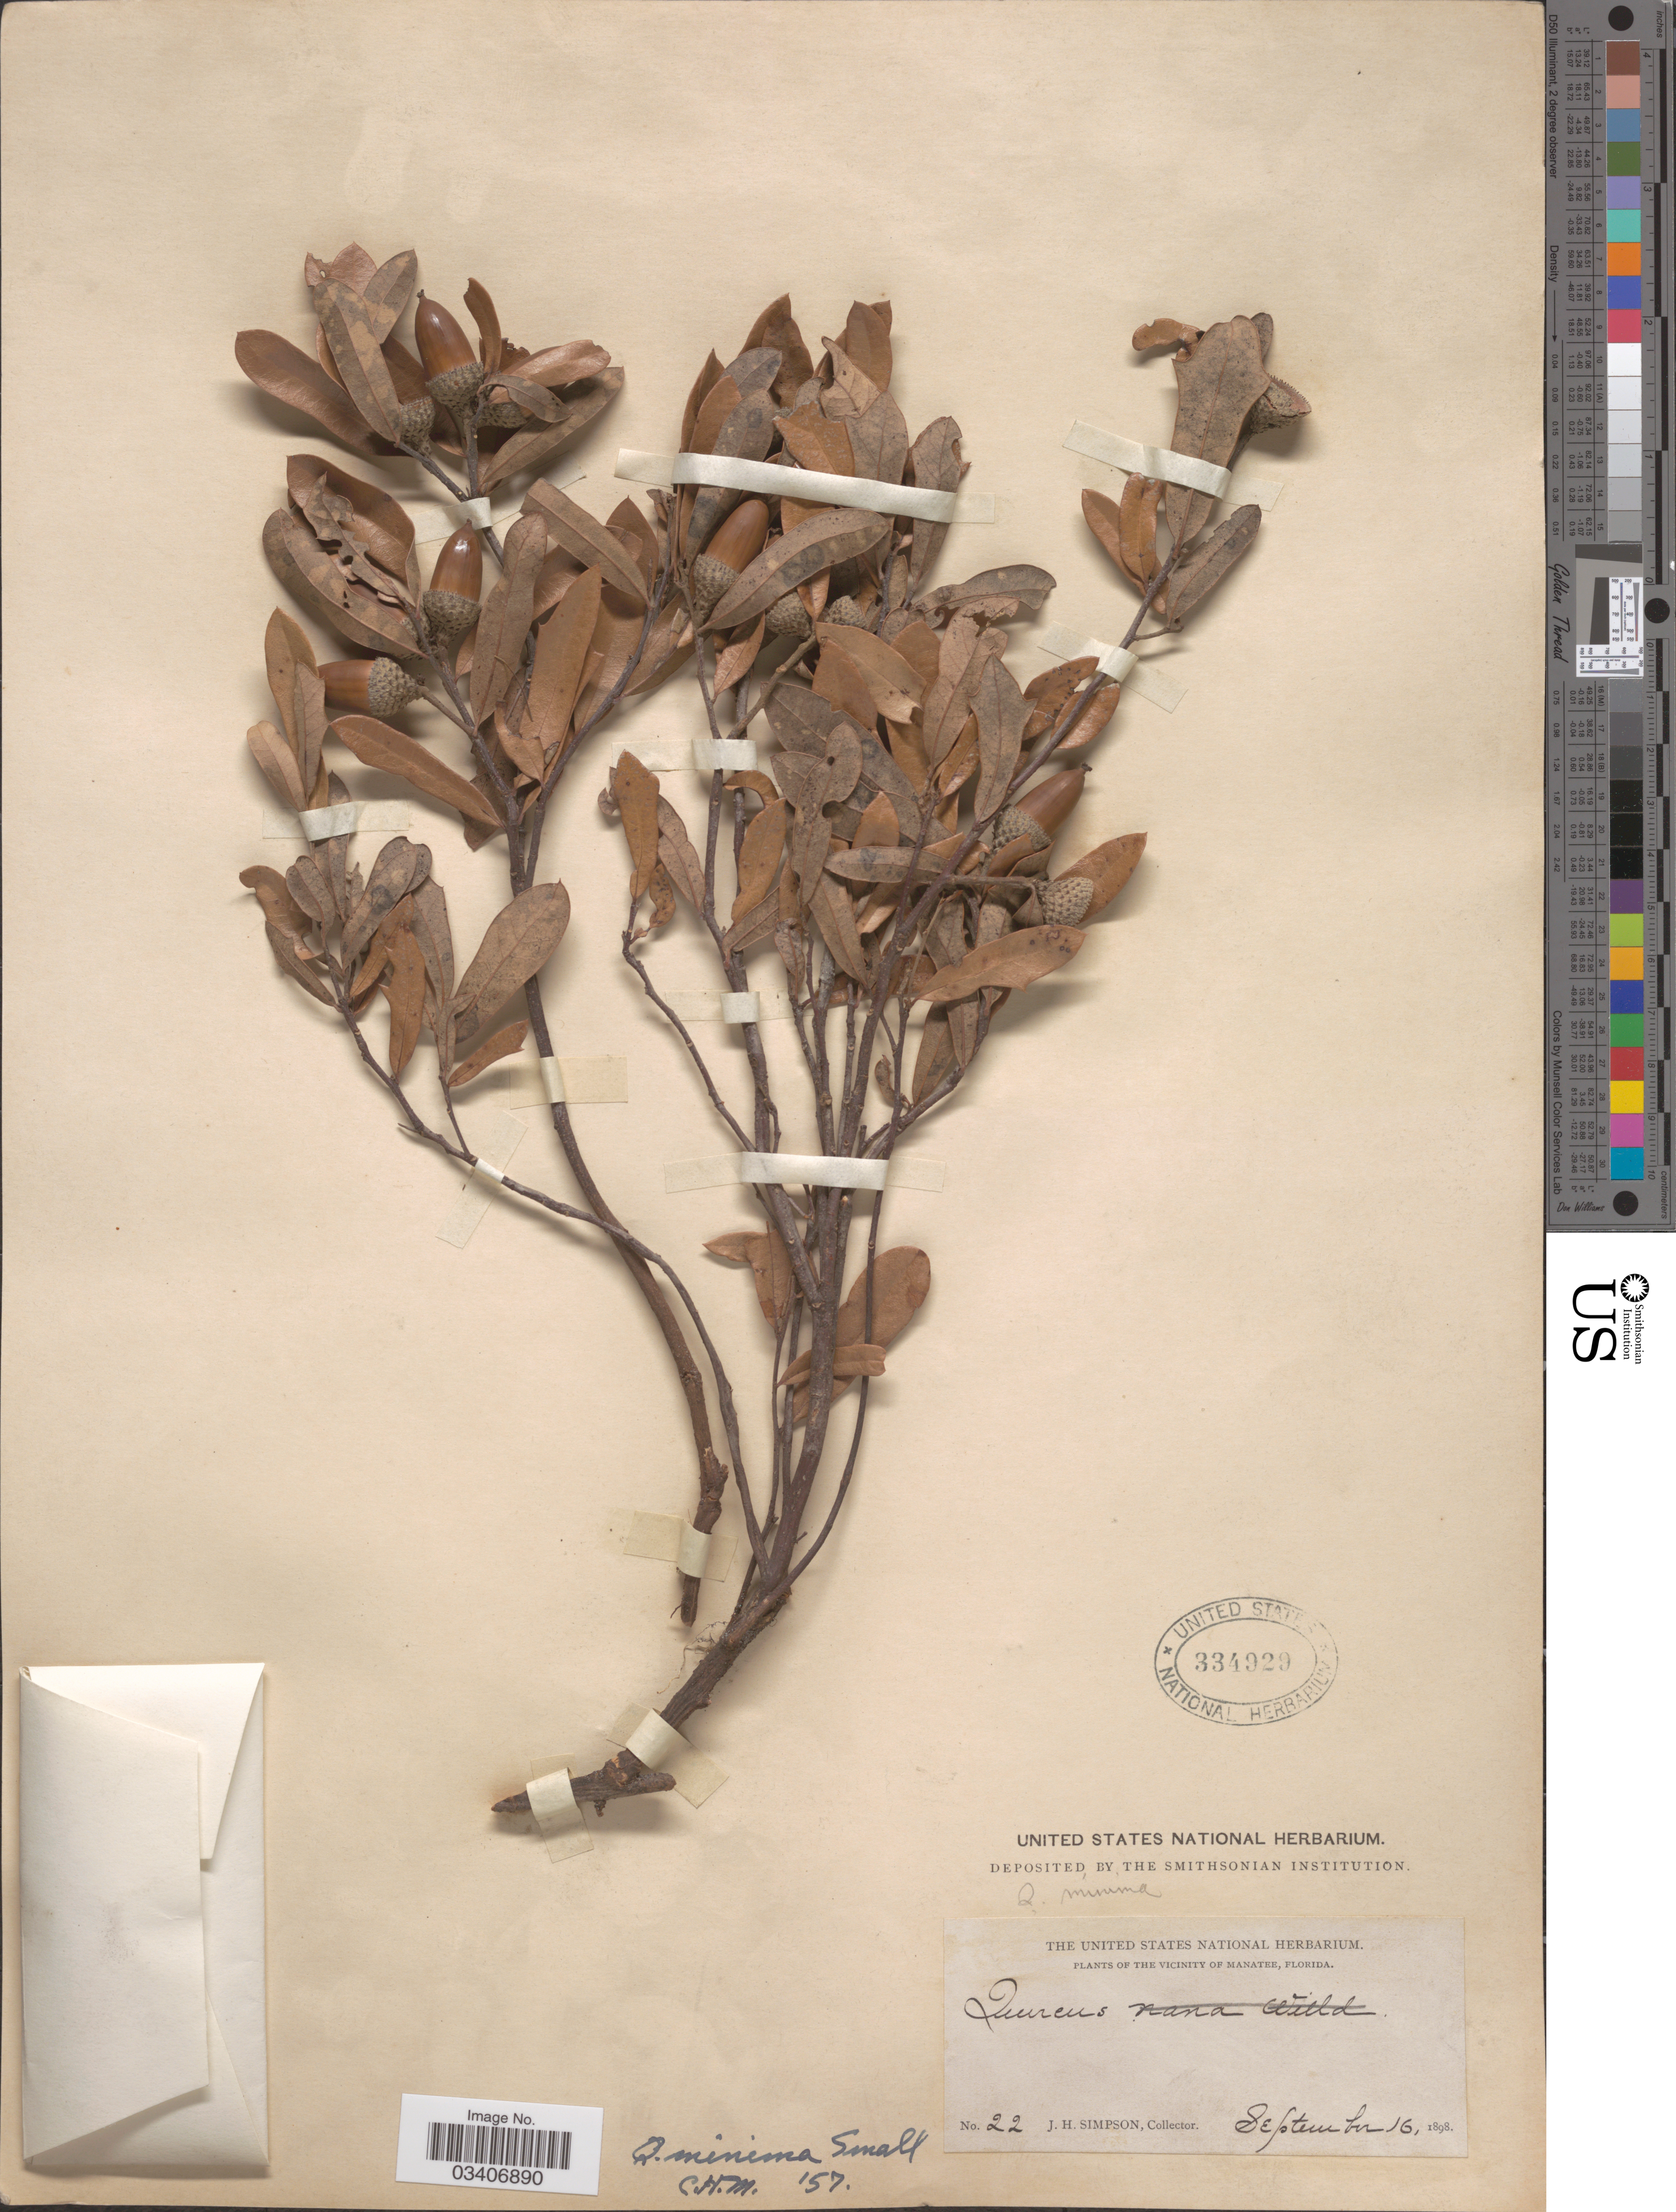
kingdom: Plantae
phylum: Tracheophyta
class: Magnoliopsida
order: Fagales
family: Fagaceae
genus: Quercus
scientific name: Quercus minima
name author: (Sarg.) Small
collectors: J. H. Simpson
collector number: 22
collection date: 1898-09-16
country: United States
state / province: Florida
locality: The vicinity of Manatee.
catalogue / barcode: US 334929